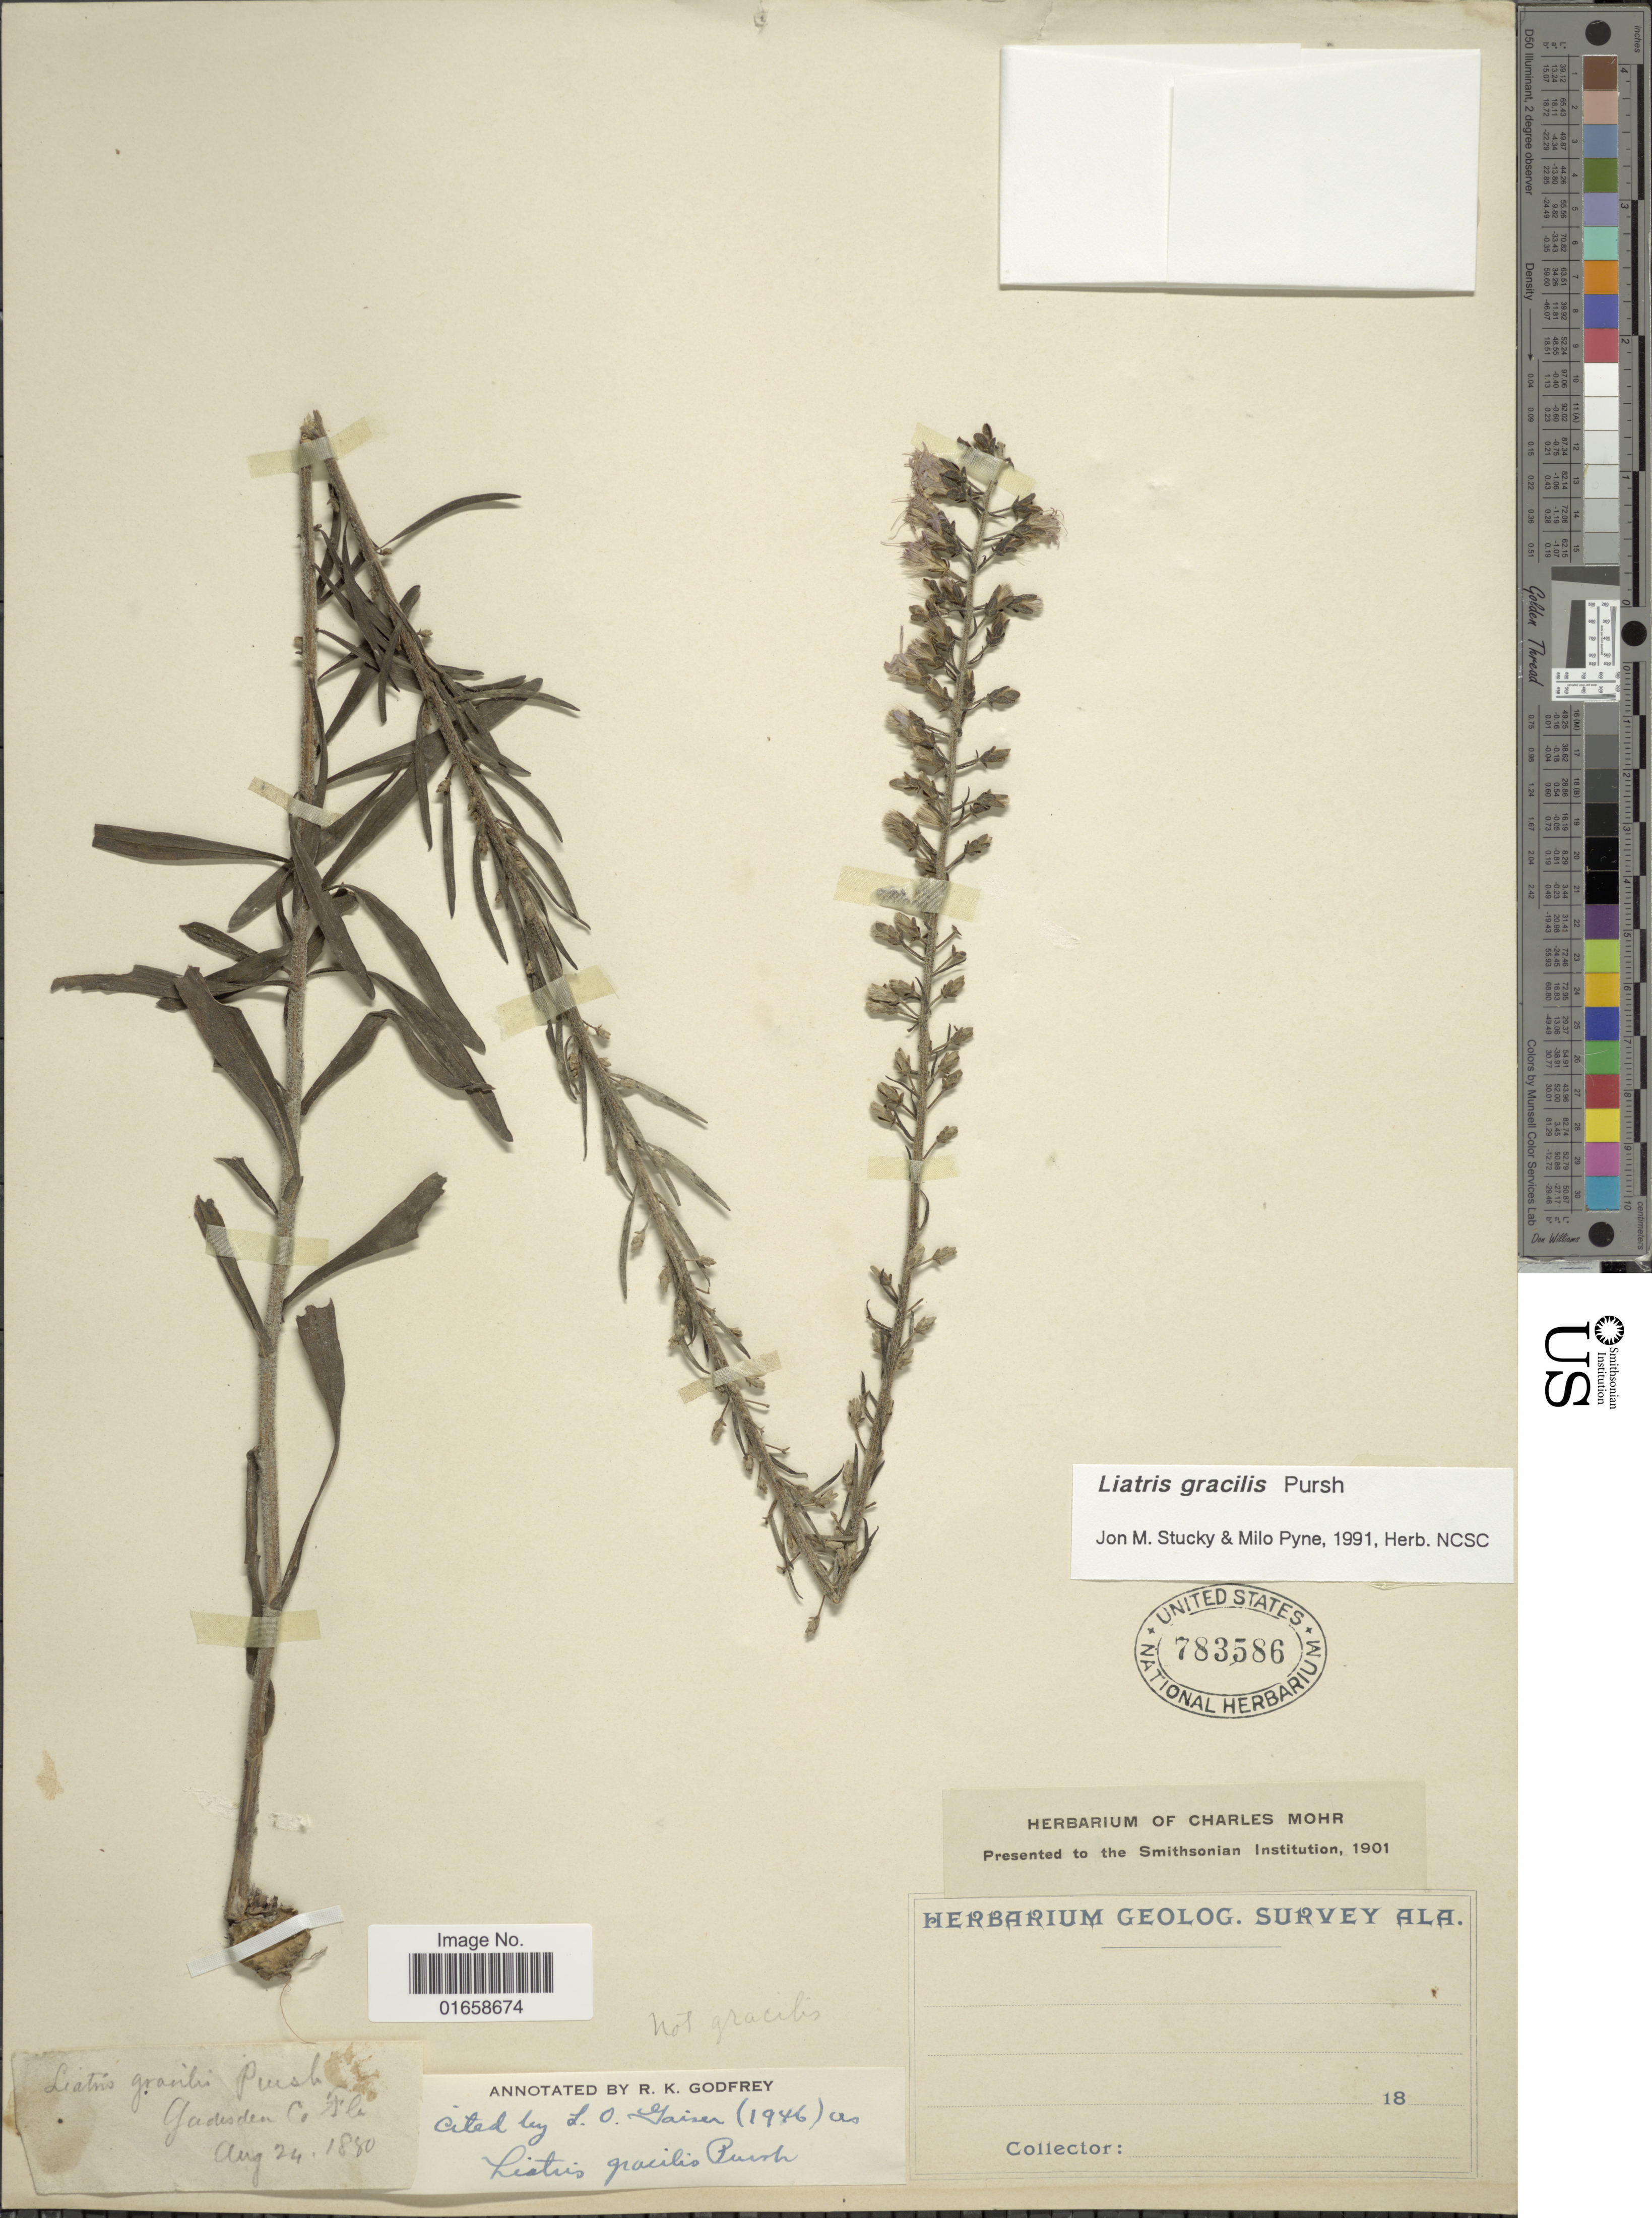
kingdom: Plantae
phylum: Tracheophyta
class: Magnoliopsida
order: Asterales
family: Asteraceae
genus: Liatris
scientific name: Liatris gracilis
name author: Pursh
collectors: Herb. Geological Survey of Ala.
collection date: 1880-08-24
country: United States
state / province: Florida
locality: Gadsden County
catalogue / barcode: US 783586